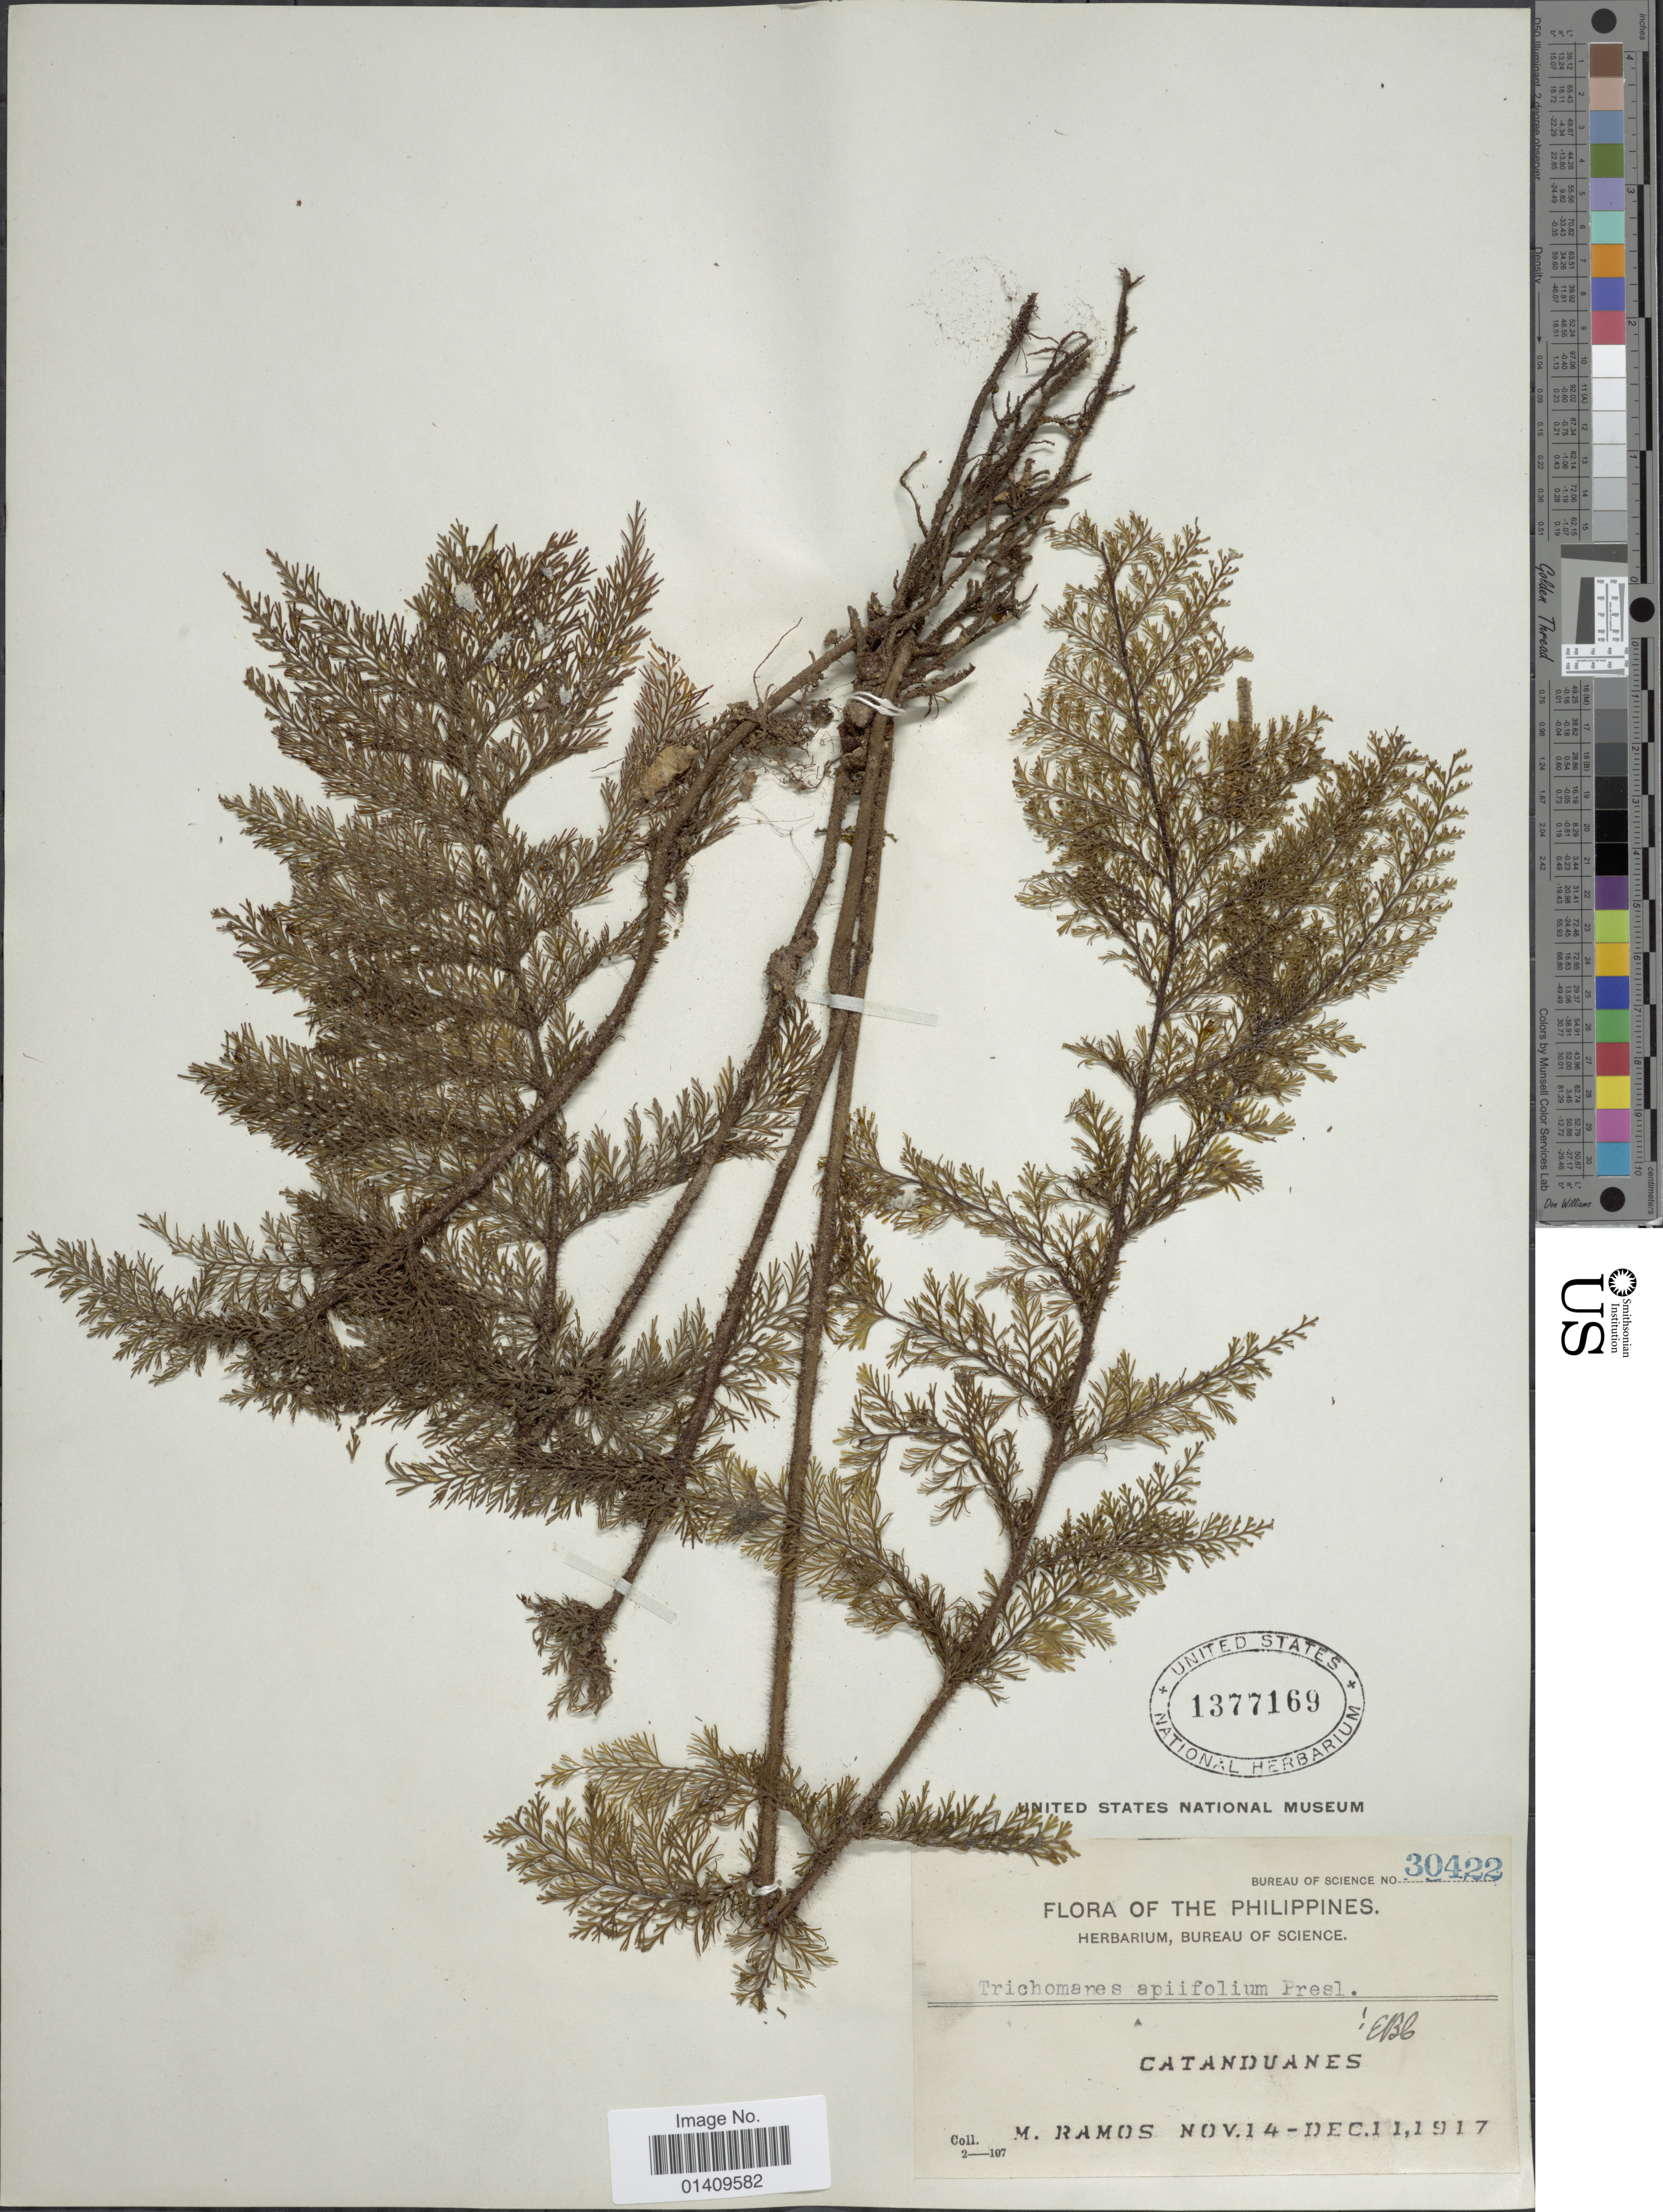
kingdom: Plantae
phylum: Tracheophyta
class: Polypodiopsida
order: Hymenophyllales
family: Hymenophyllaceae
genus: Callistopteris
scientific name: Callistopteris apiifolia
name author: (C. Presl) Copel.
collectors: M. Ramos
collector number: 30422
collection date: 1917-11-14/1917-12-11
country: Philippines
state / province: Bicol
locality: Catanduanes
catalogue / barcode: US 1377169